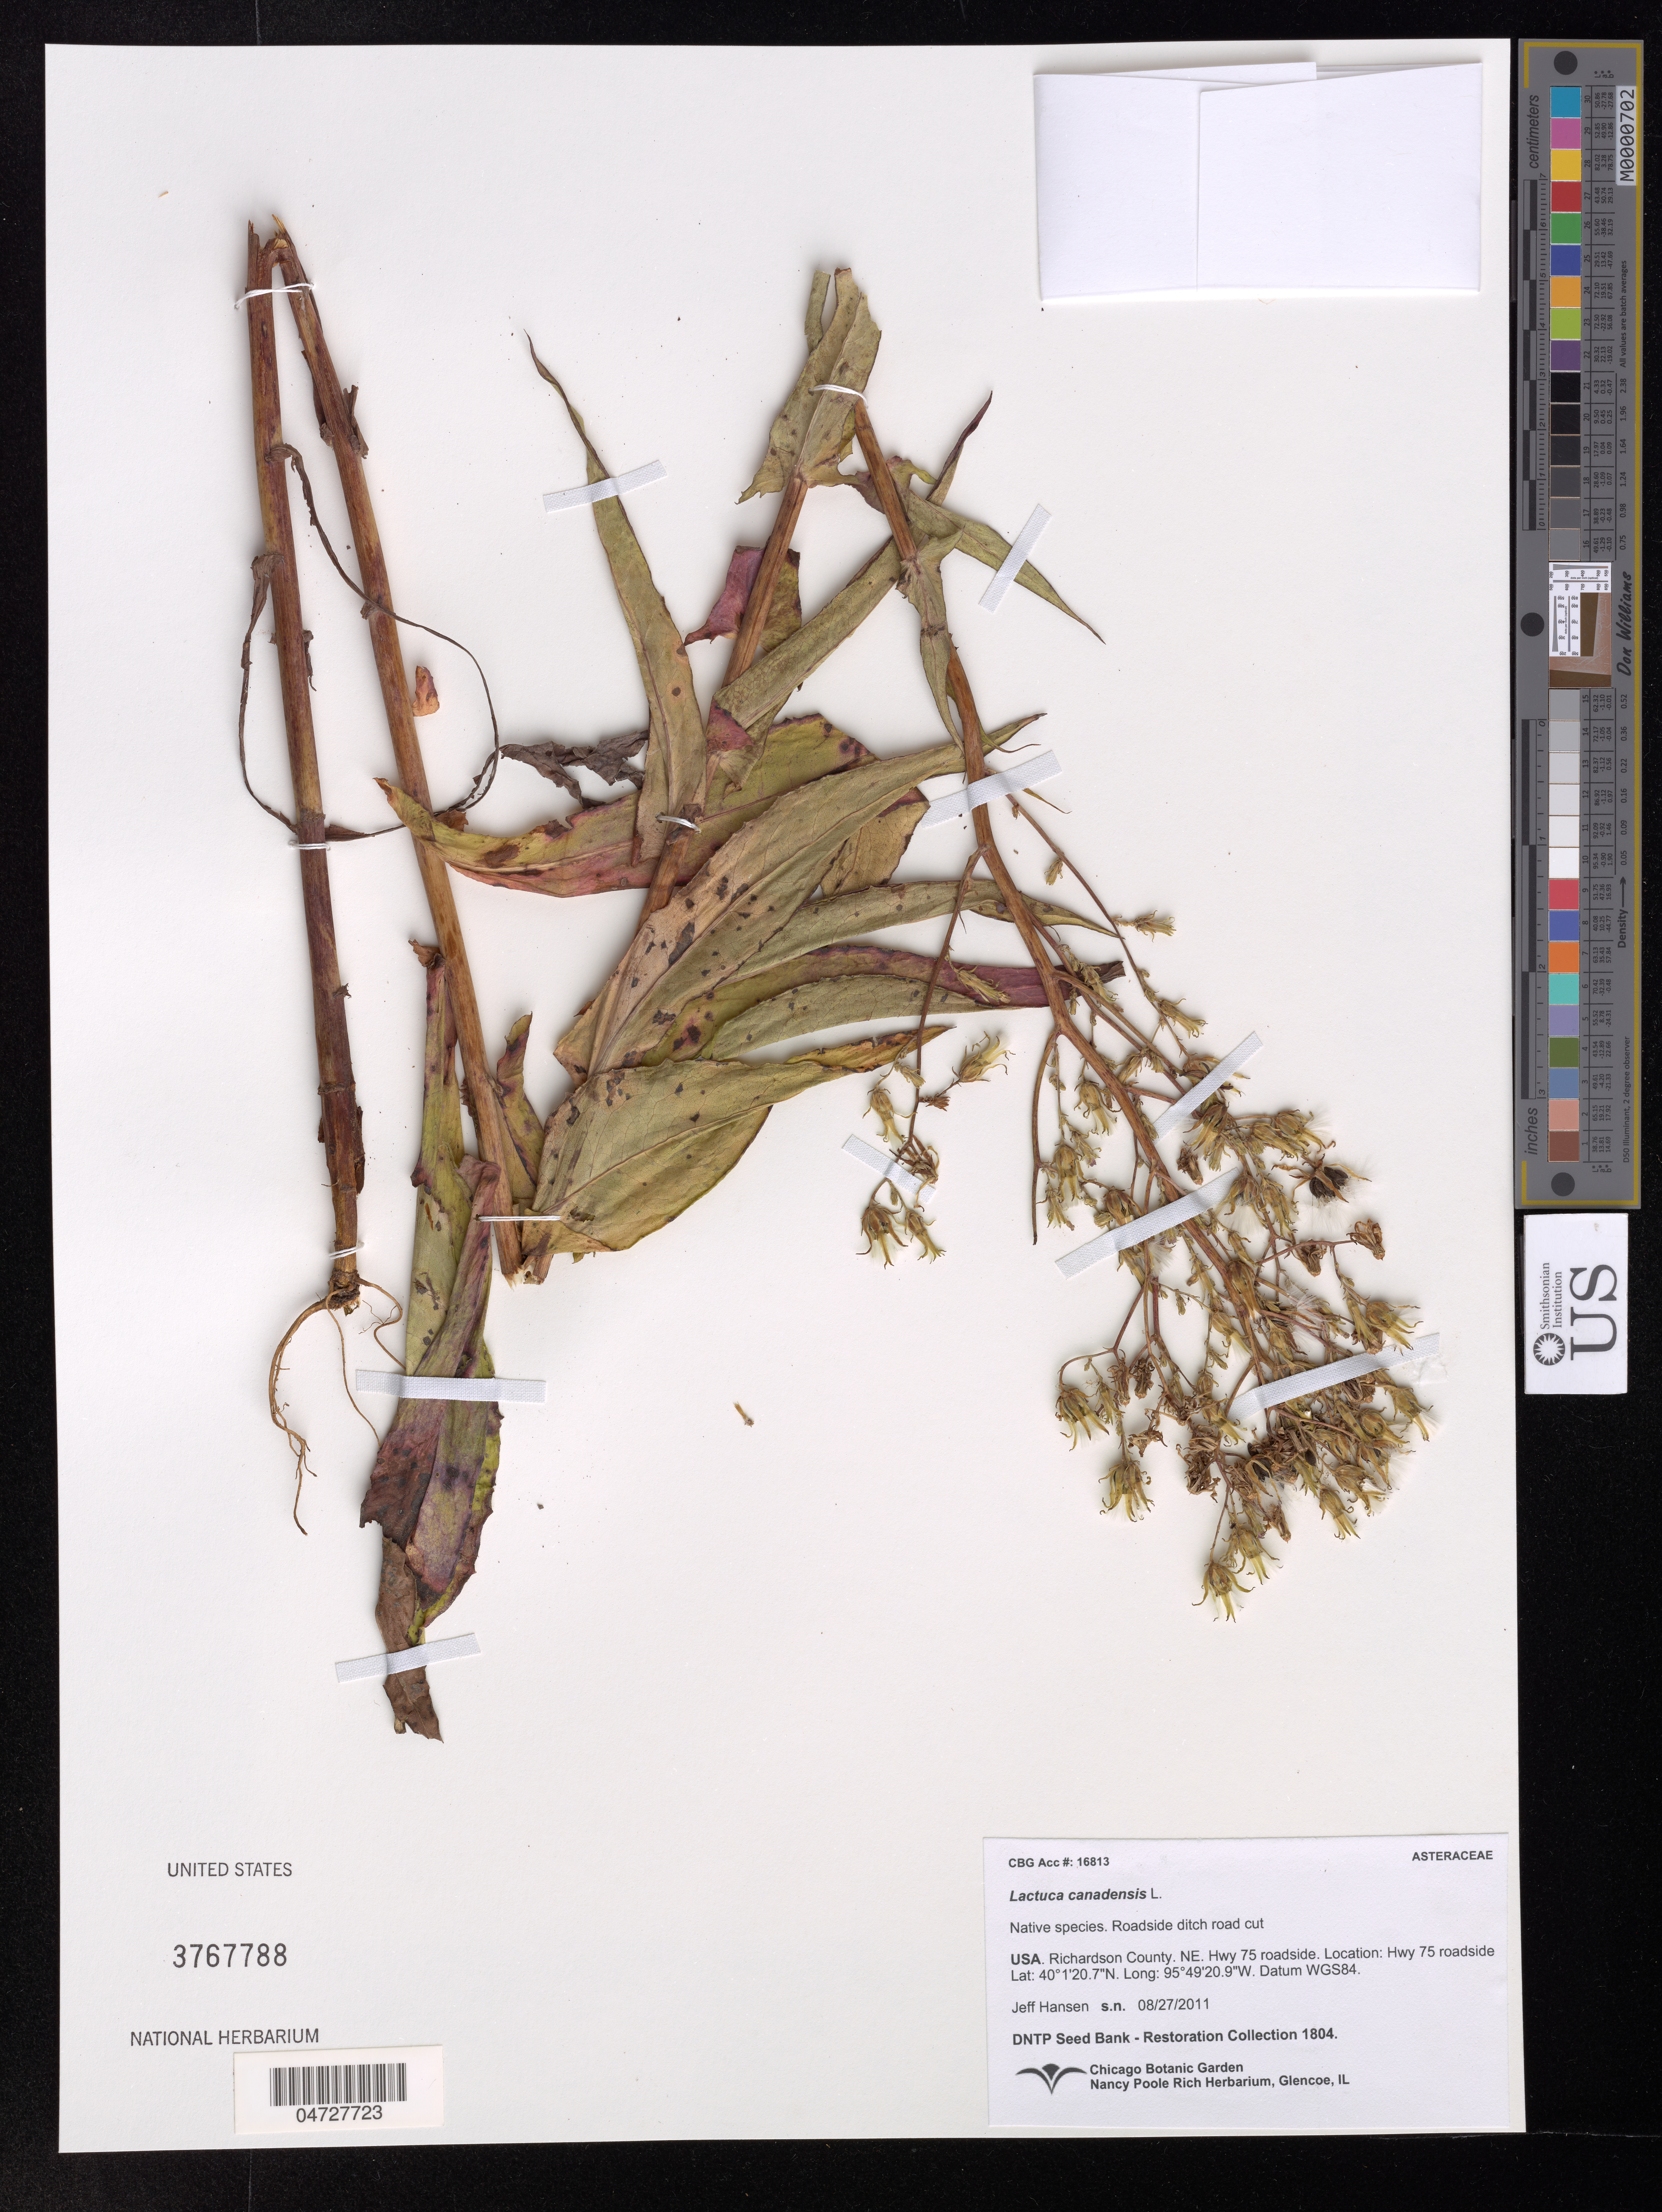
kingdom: Plantae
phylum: Tracheophyta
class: Magnoliopsida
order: Asterales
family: Asteraceae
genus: Lactuca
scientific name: Lactuca canadensis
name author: L.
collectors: J. Hansen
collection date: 2011-08-27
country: United States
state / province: Nebraska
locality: Richardson County. Hwy 75 roadside.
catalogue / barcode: US 3767788